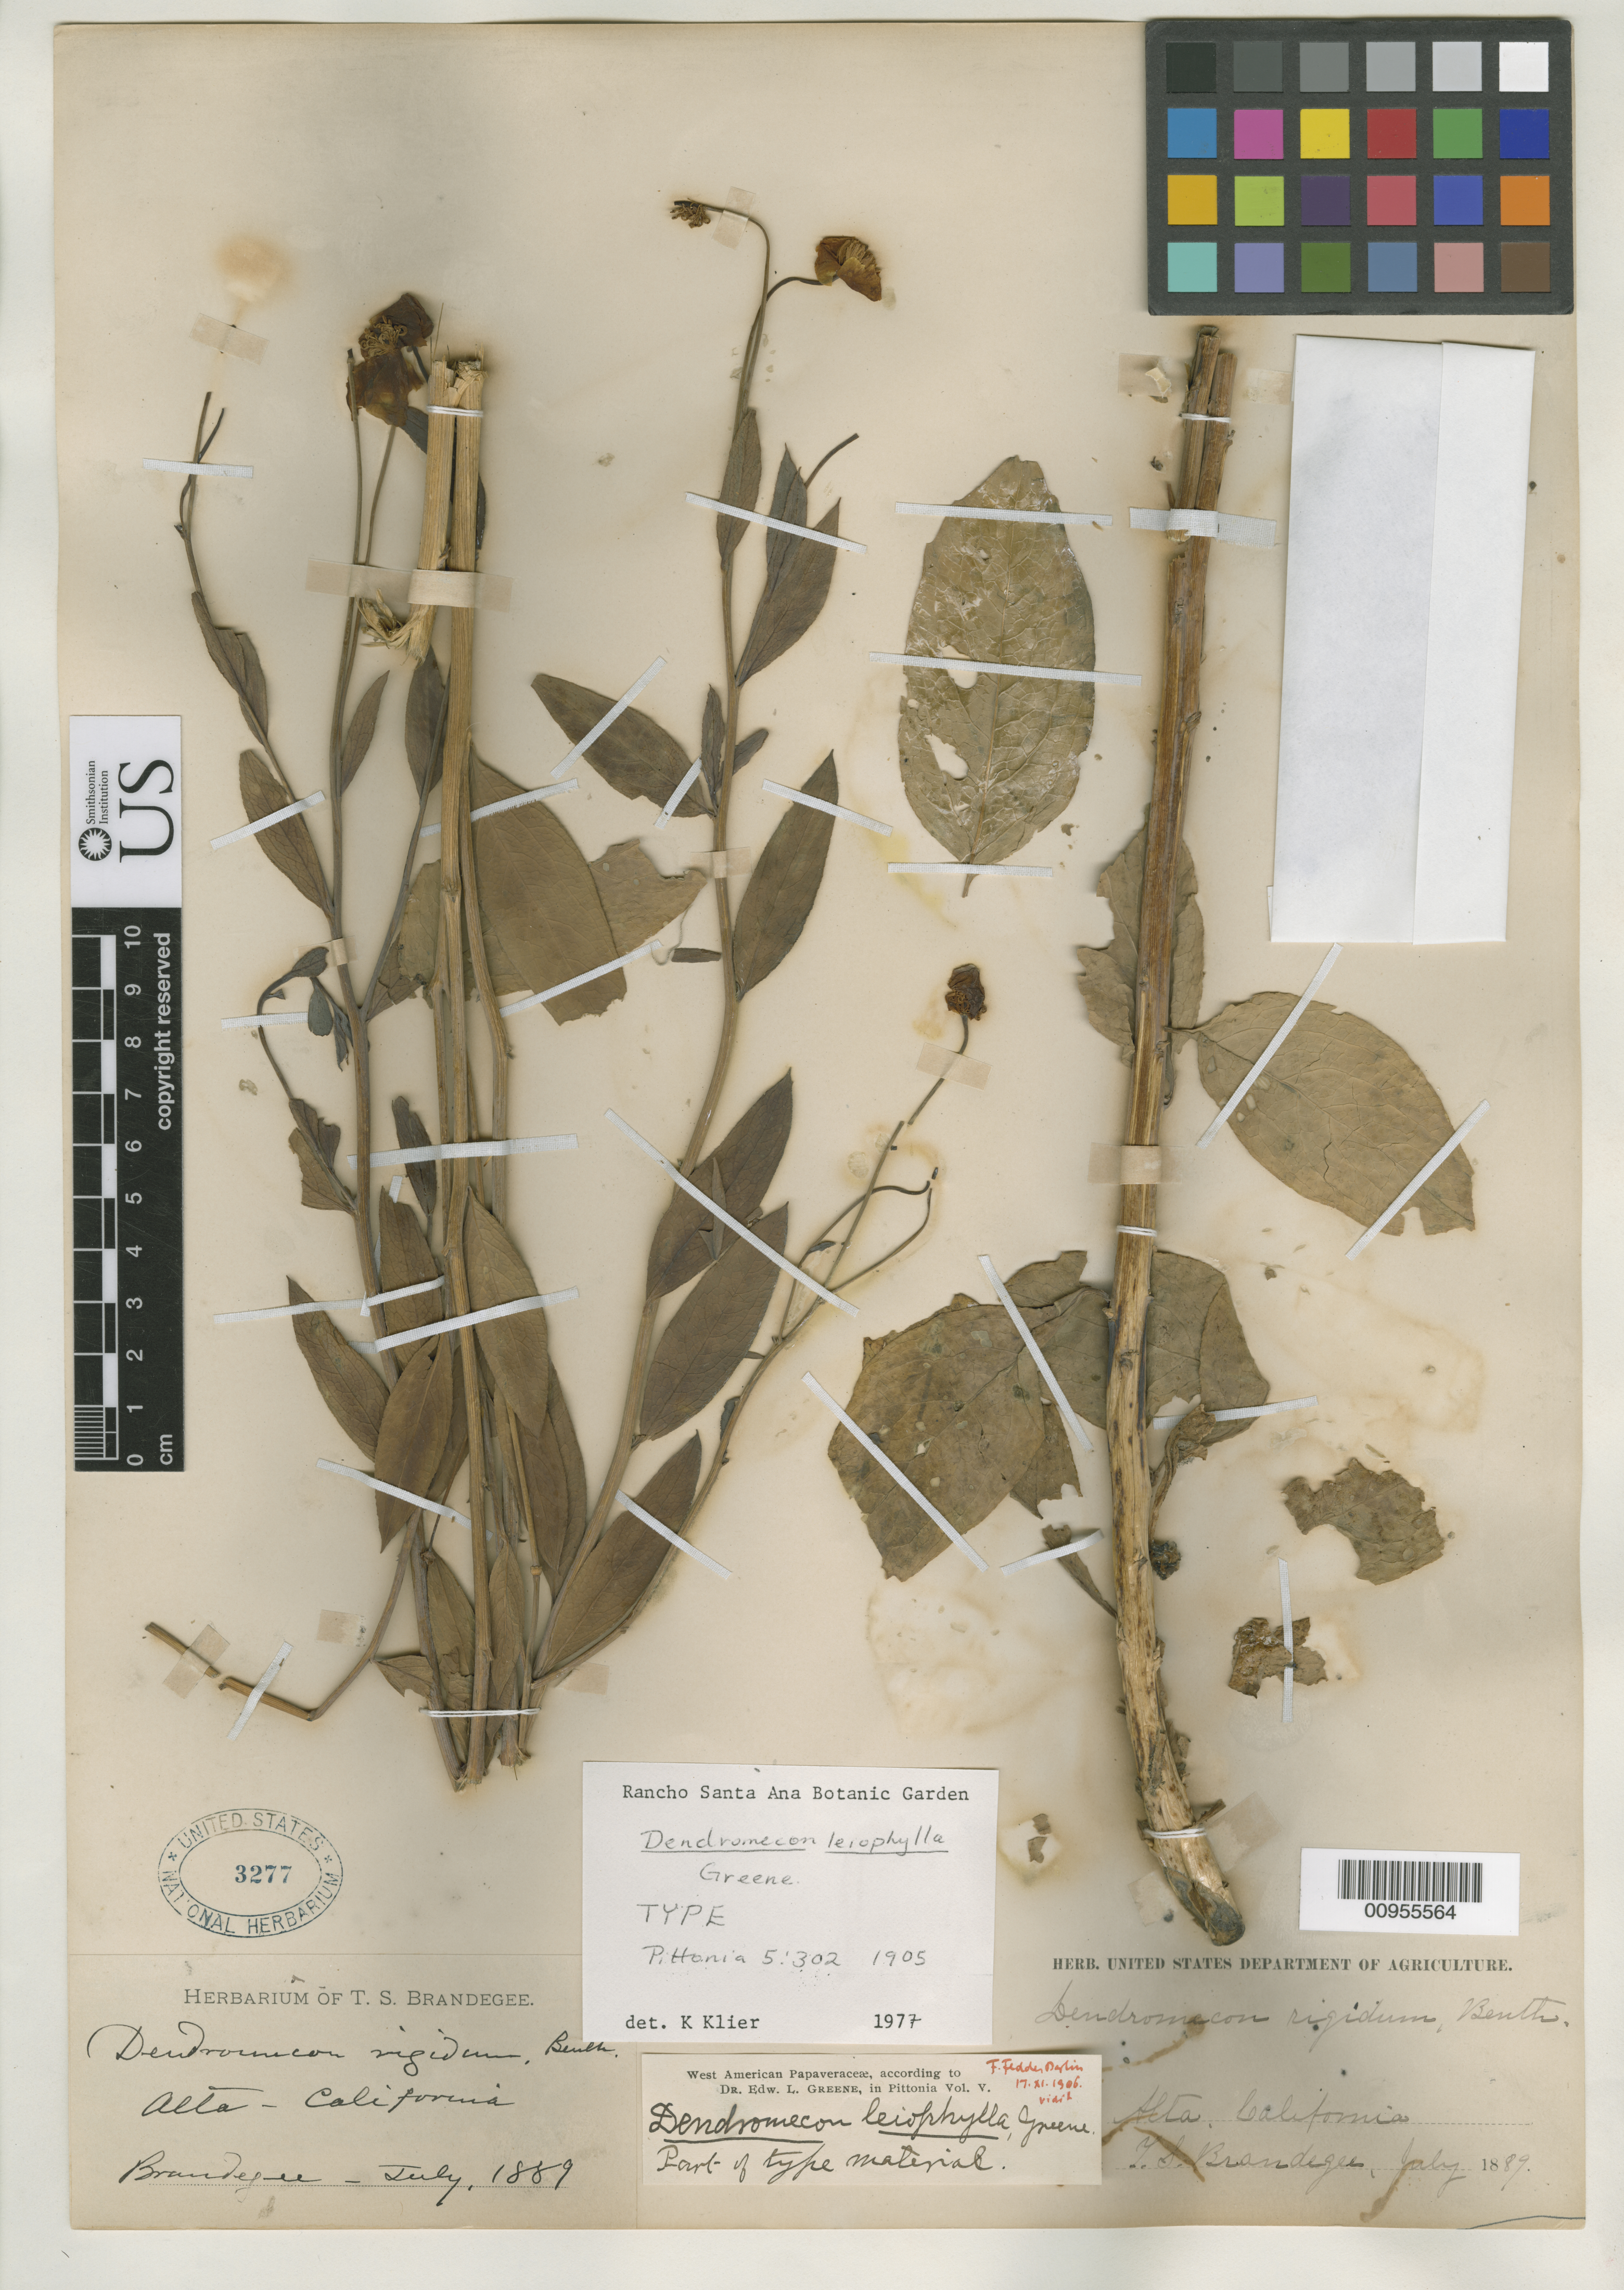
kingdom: Plantae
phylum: Tracheophyta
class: Magnoliopsida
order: Ranunculales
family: Papaveraceae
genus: Dendromecon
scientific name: Dendromecon leiophylla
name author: Greene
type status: Syntype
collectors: T. S. Brandegee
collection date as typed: Jul 1889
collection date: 1889-07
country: United States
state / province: California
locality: Alta California.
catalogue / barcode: US 3277